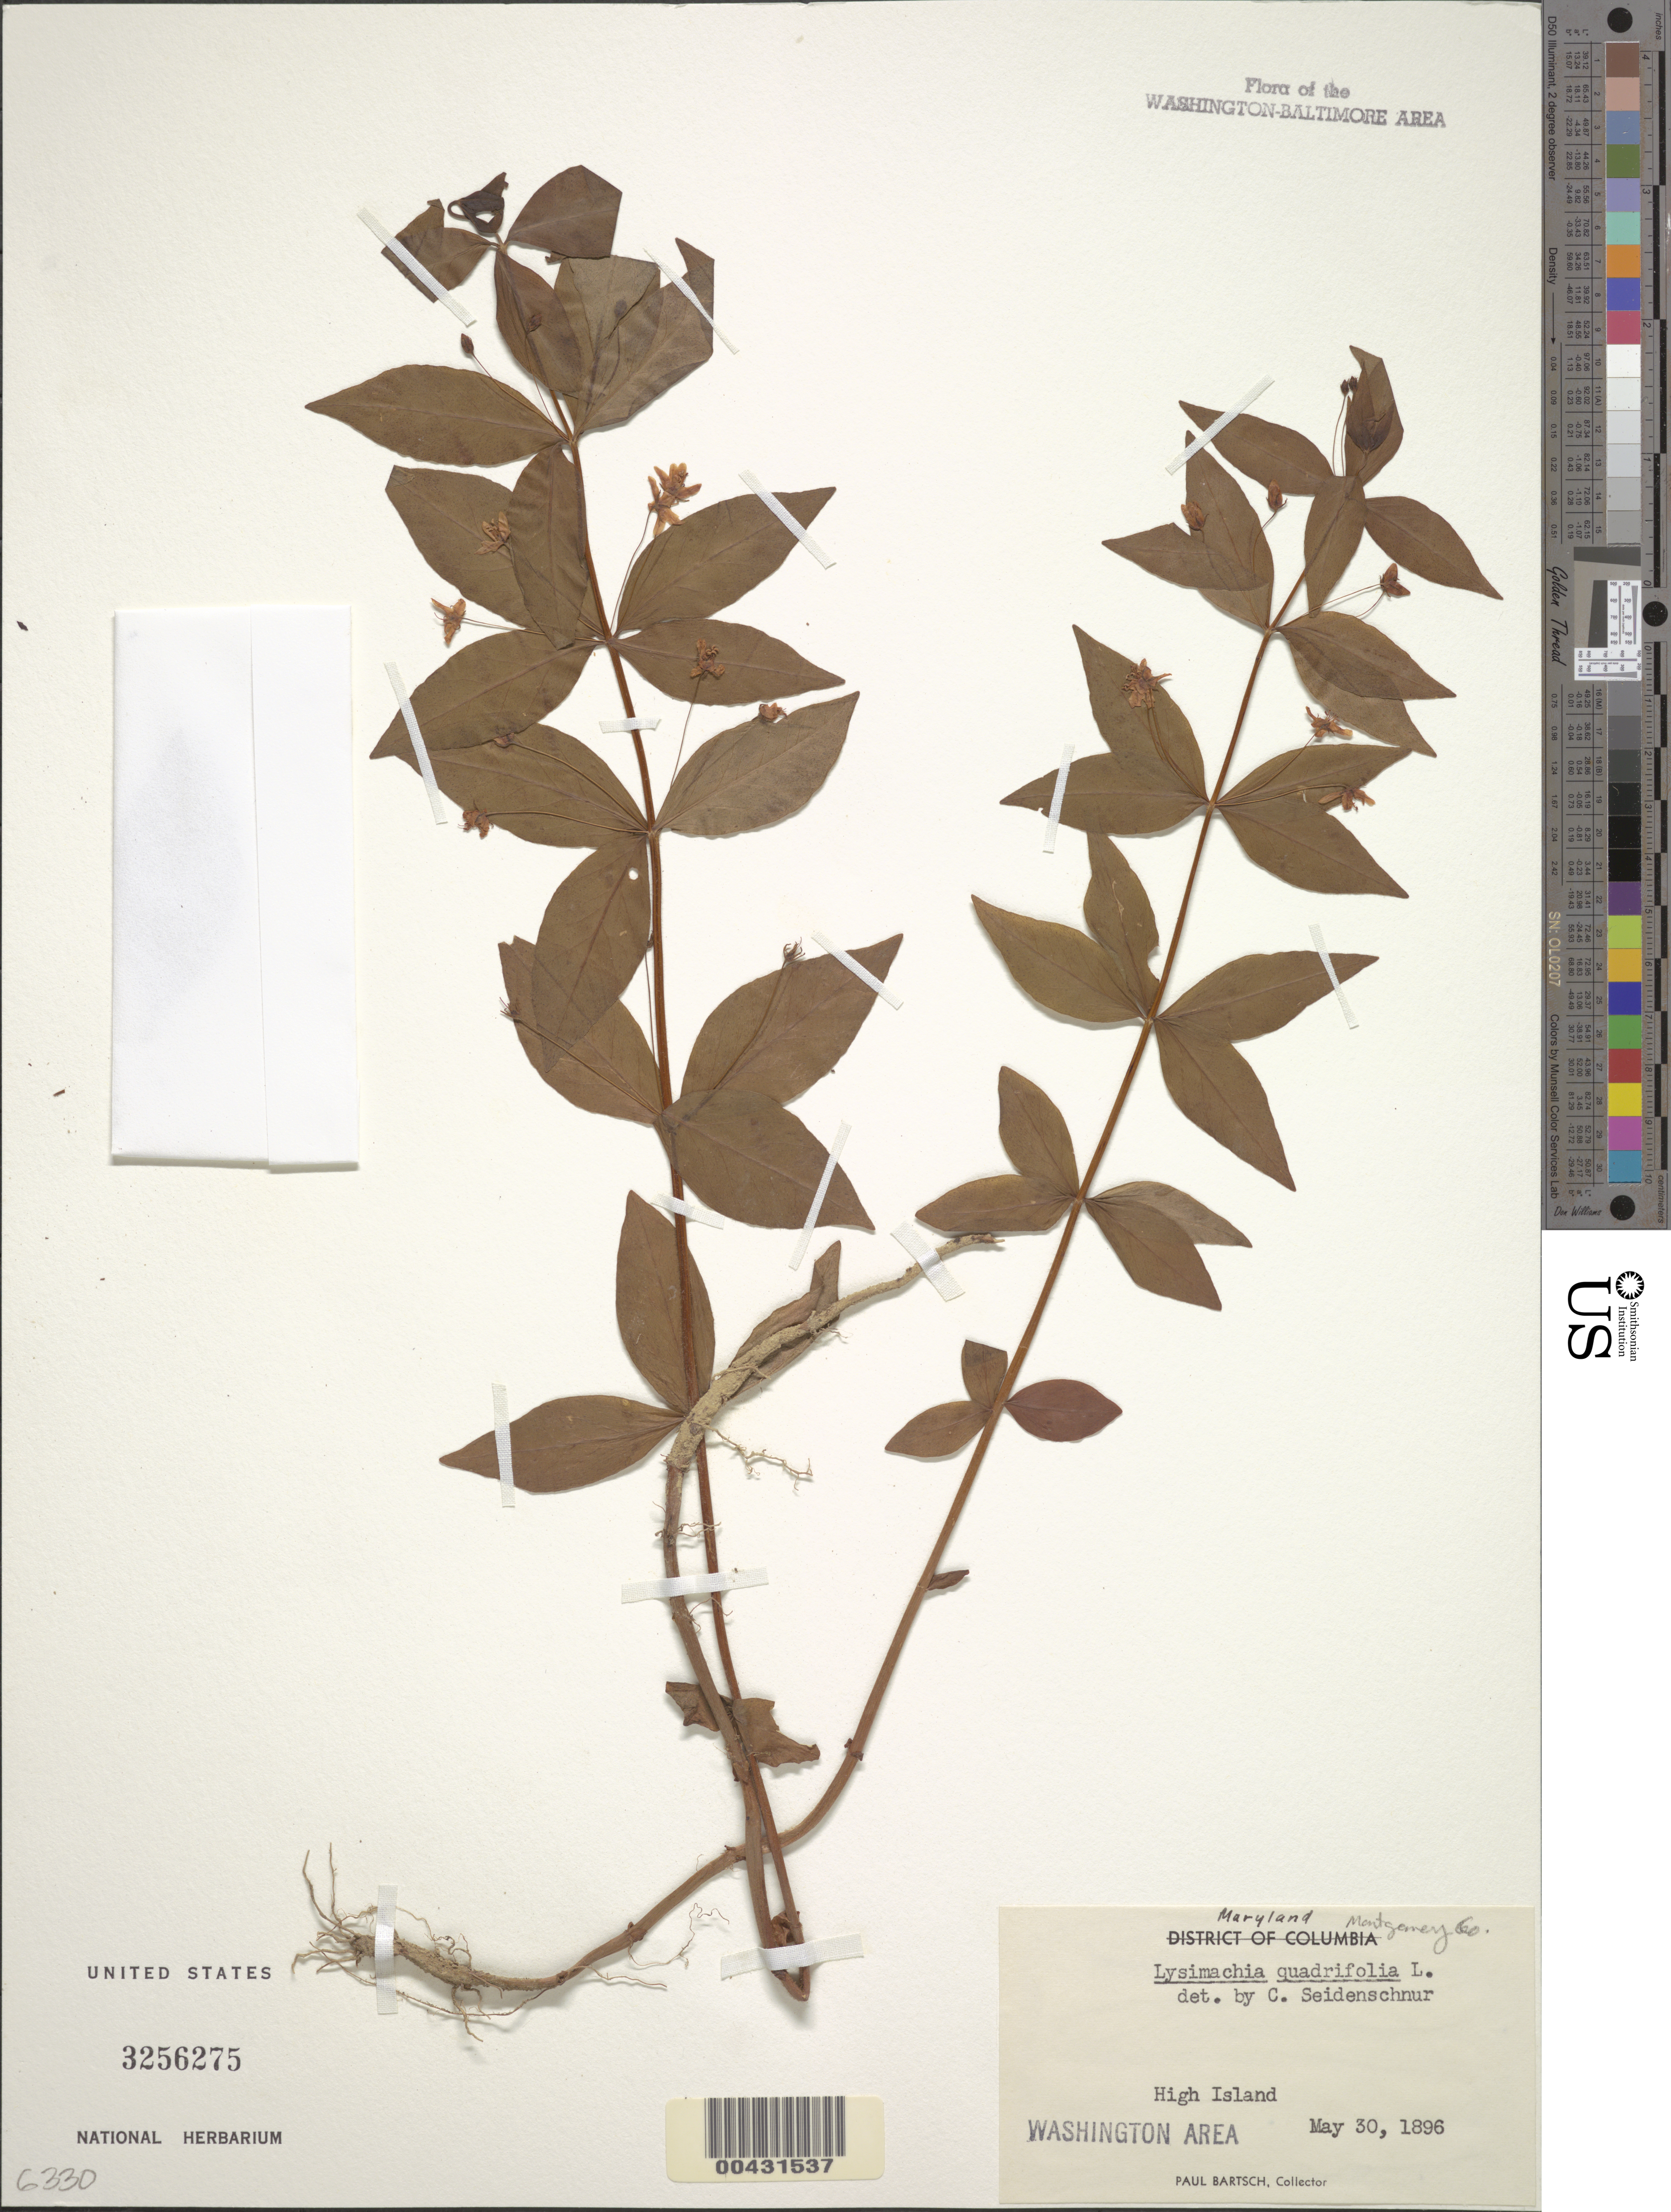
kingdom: Plantae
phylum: Tracheophyta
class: Magnoliopsida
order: Ericales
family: Primulaceae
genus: Lysimachia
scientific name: Lysimachia quadrifolia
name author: L.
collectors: P. Bartsch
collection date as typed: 30 May 1896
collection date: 1896-05-30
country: United States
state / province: Maryland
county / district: Montgomery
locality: High Island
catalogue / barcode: US 3256275